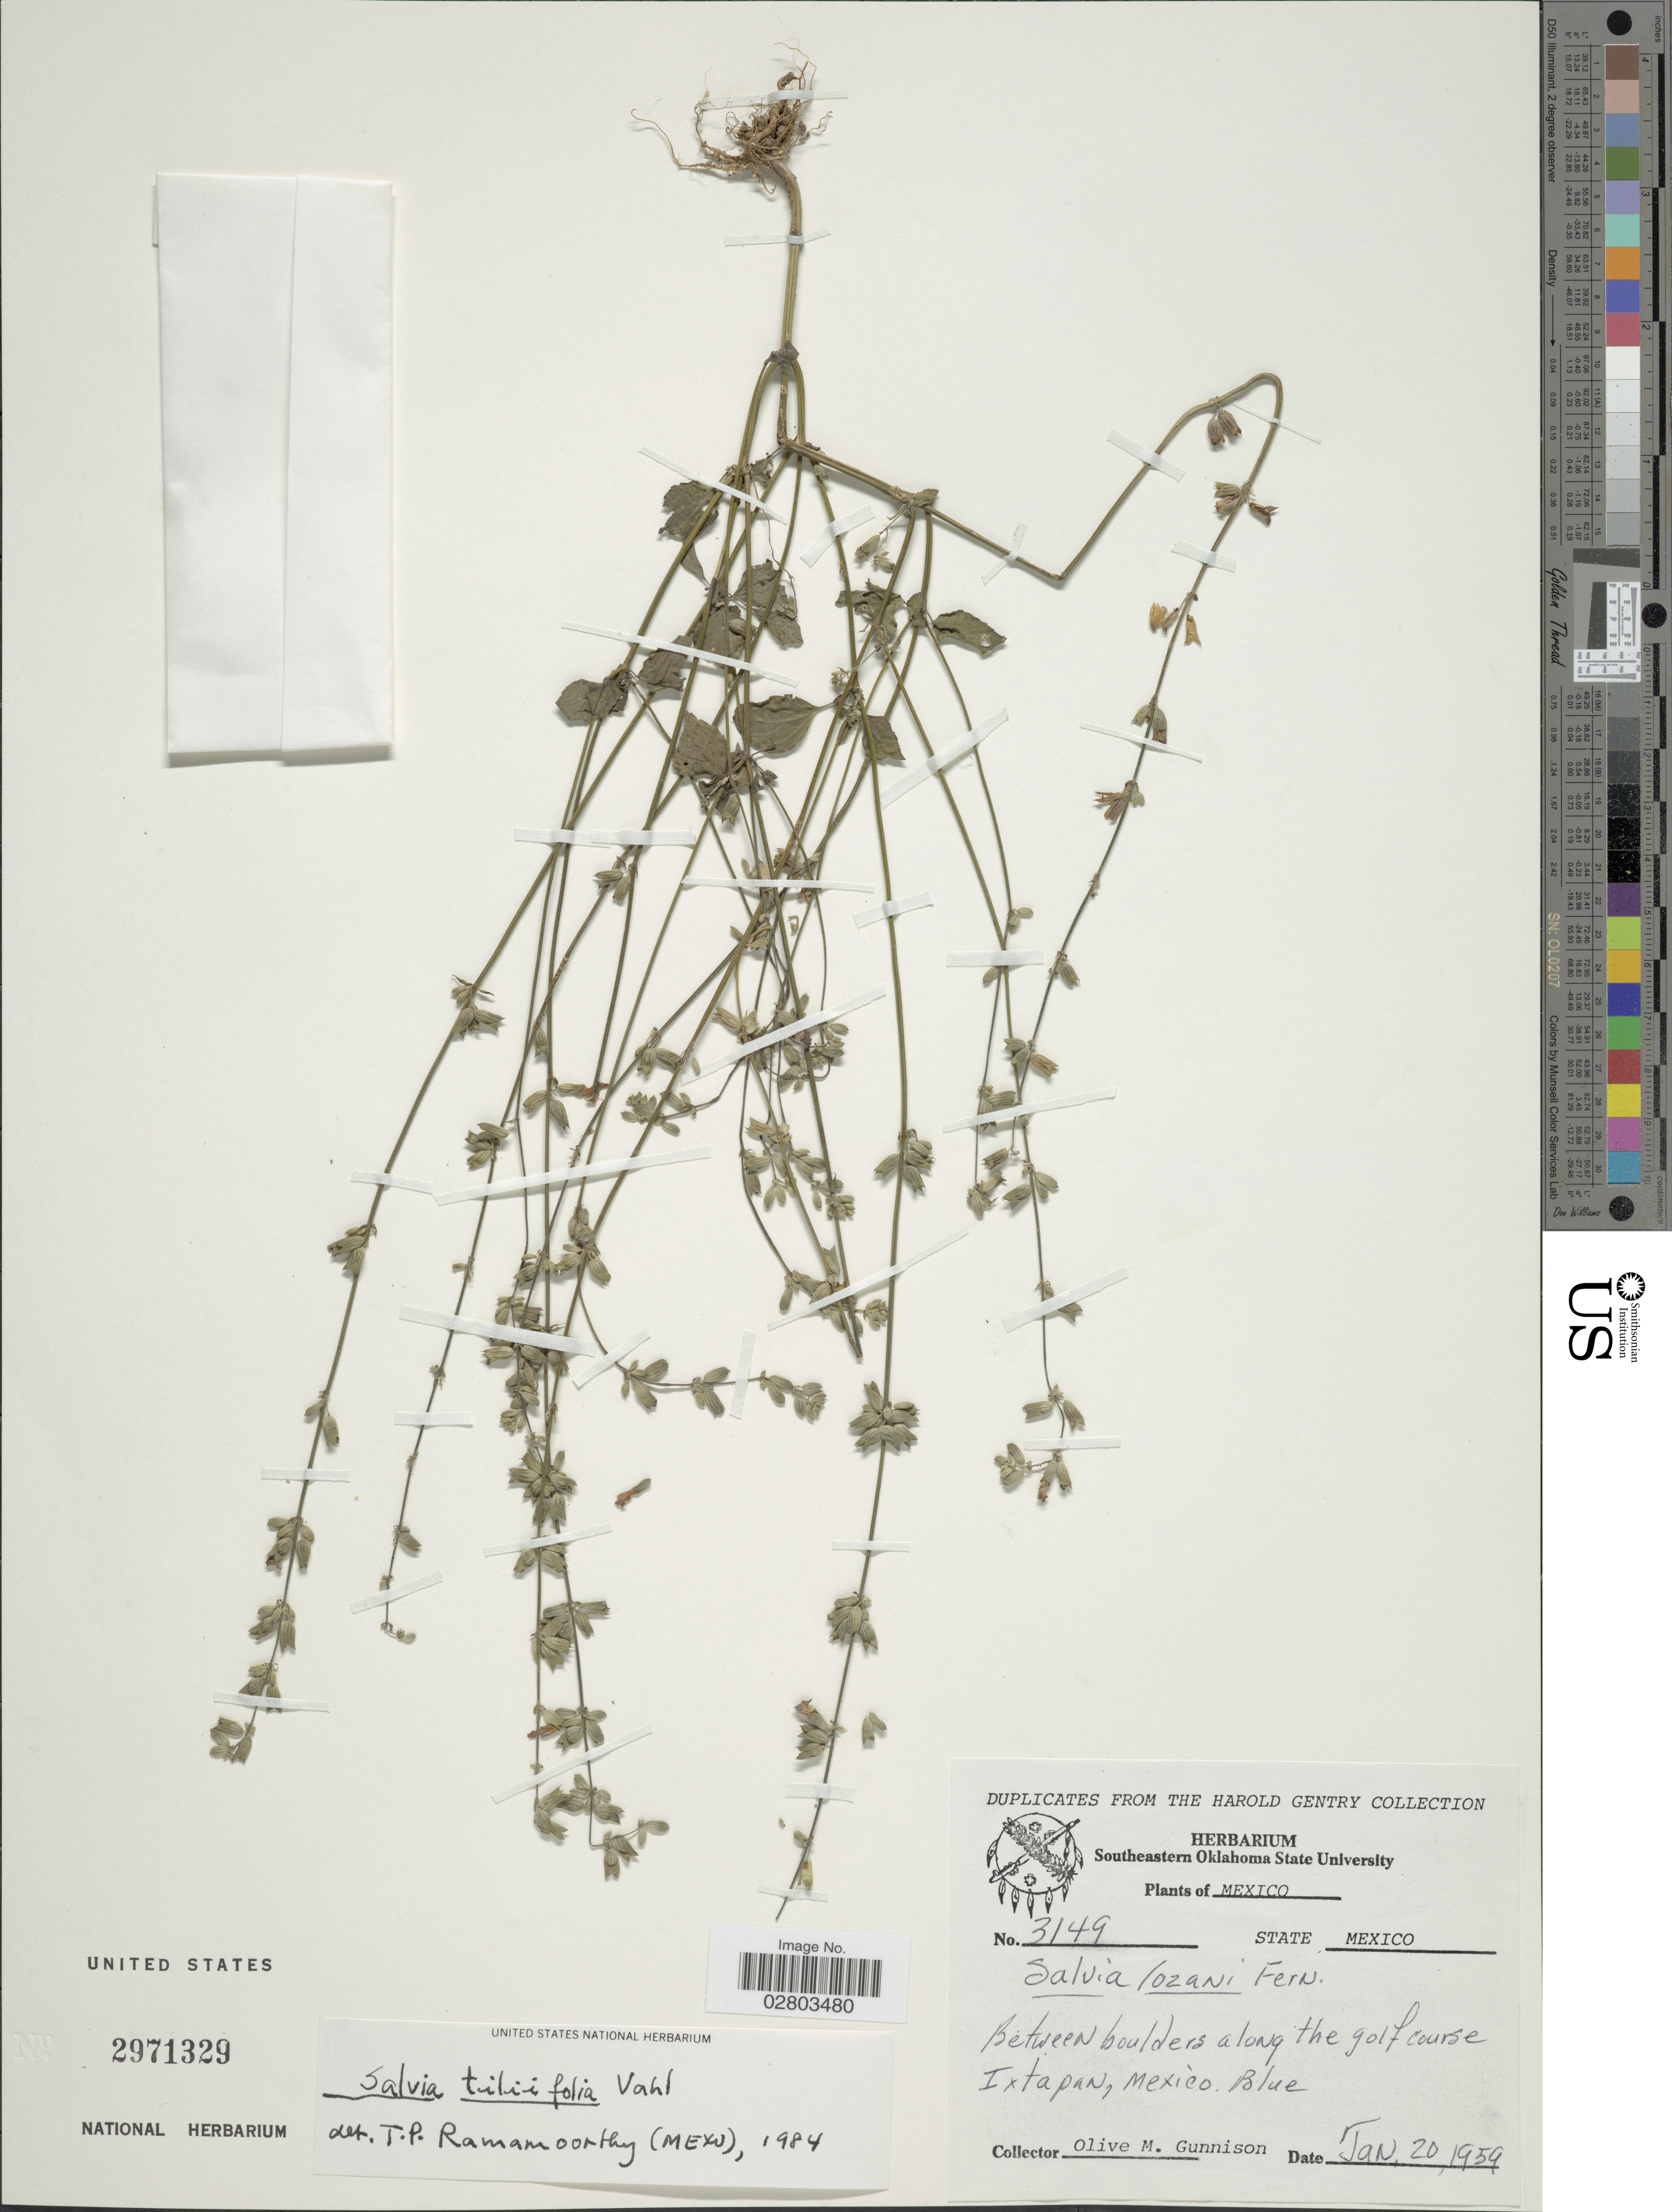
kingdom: Plantae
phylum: Tracheophyta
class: Magnoliopsida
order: Lamiales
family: Lamiaceae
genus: Salvia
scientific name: Salvia tiliifolia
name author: Vahl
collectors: Gunnison, O. M.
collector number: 3149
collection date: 1959-01-20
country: Mexico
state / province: México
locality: Between boulders along the golfcourse Ixtapan.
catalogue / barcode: US 2971329